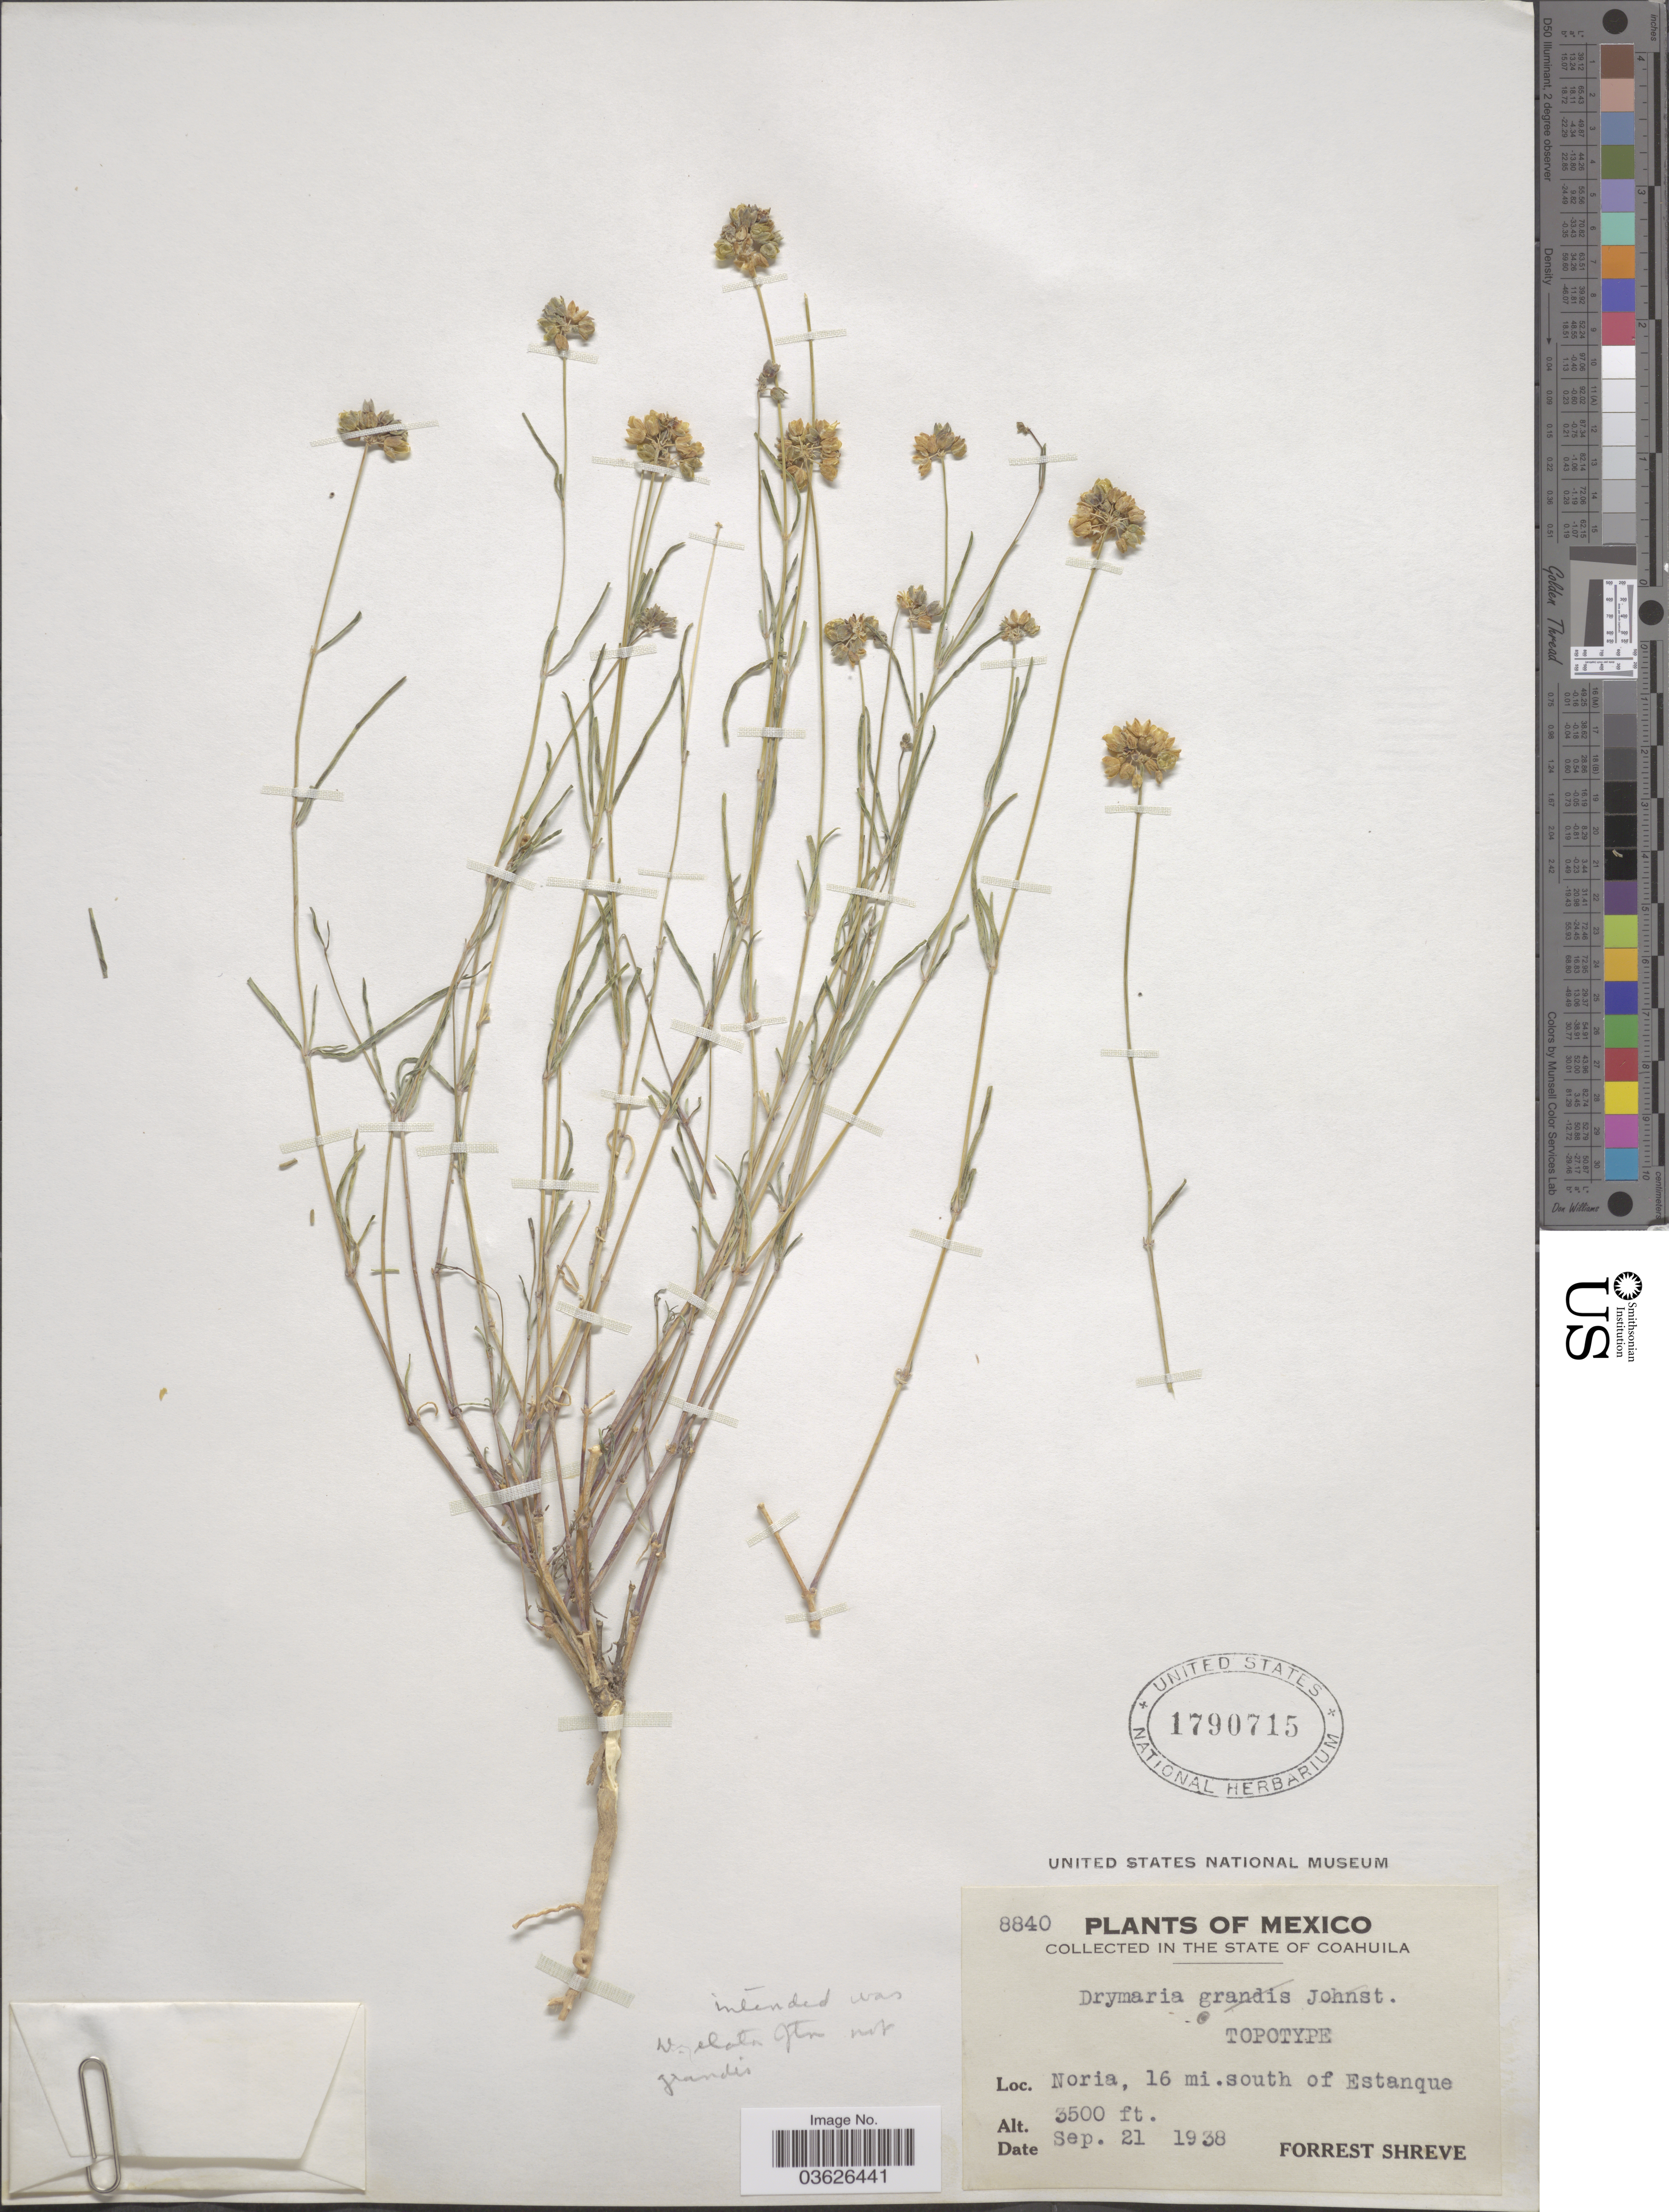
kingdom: Plantae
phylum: Tracheophyta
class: Magnoliopsida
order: Caryophyllales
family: Caryophyllaceae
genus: Drymaria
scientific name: Drymaria elata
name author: I.M. Johnst.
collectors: F. Shreve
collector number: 8840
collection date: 1938-09-21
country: Mexico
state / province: Coahuila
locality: Noria, 16 mi. south of Estanque.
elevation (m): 1067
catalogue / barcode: US 1790715